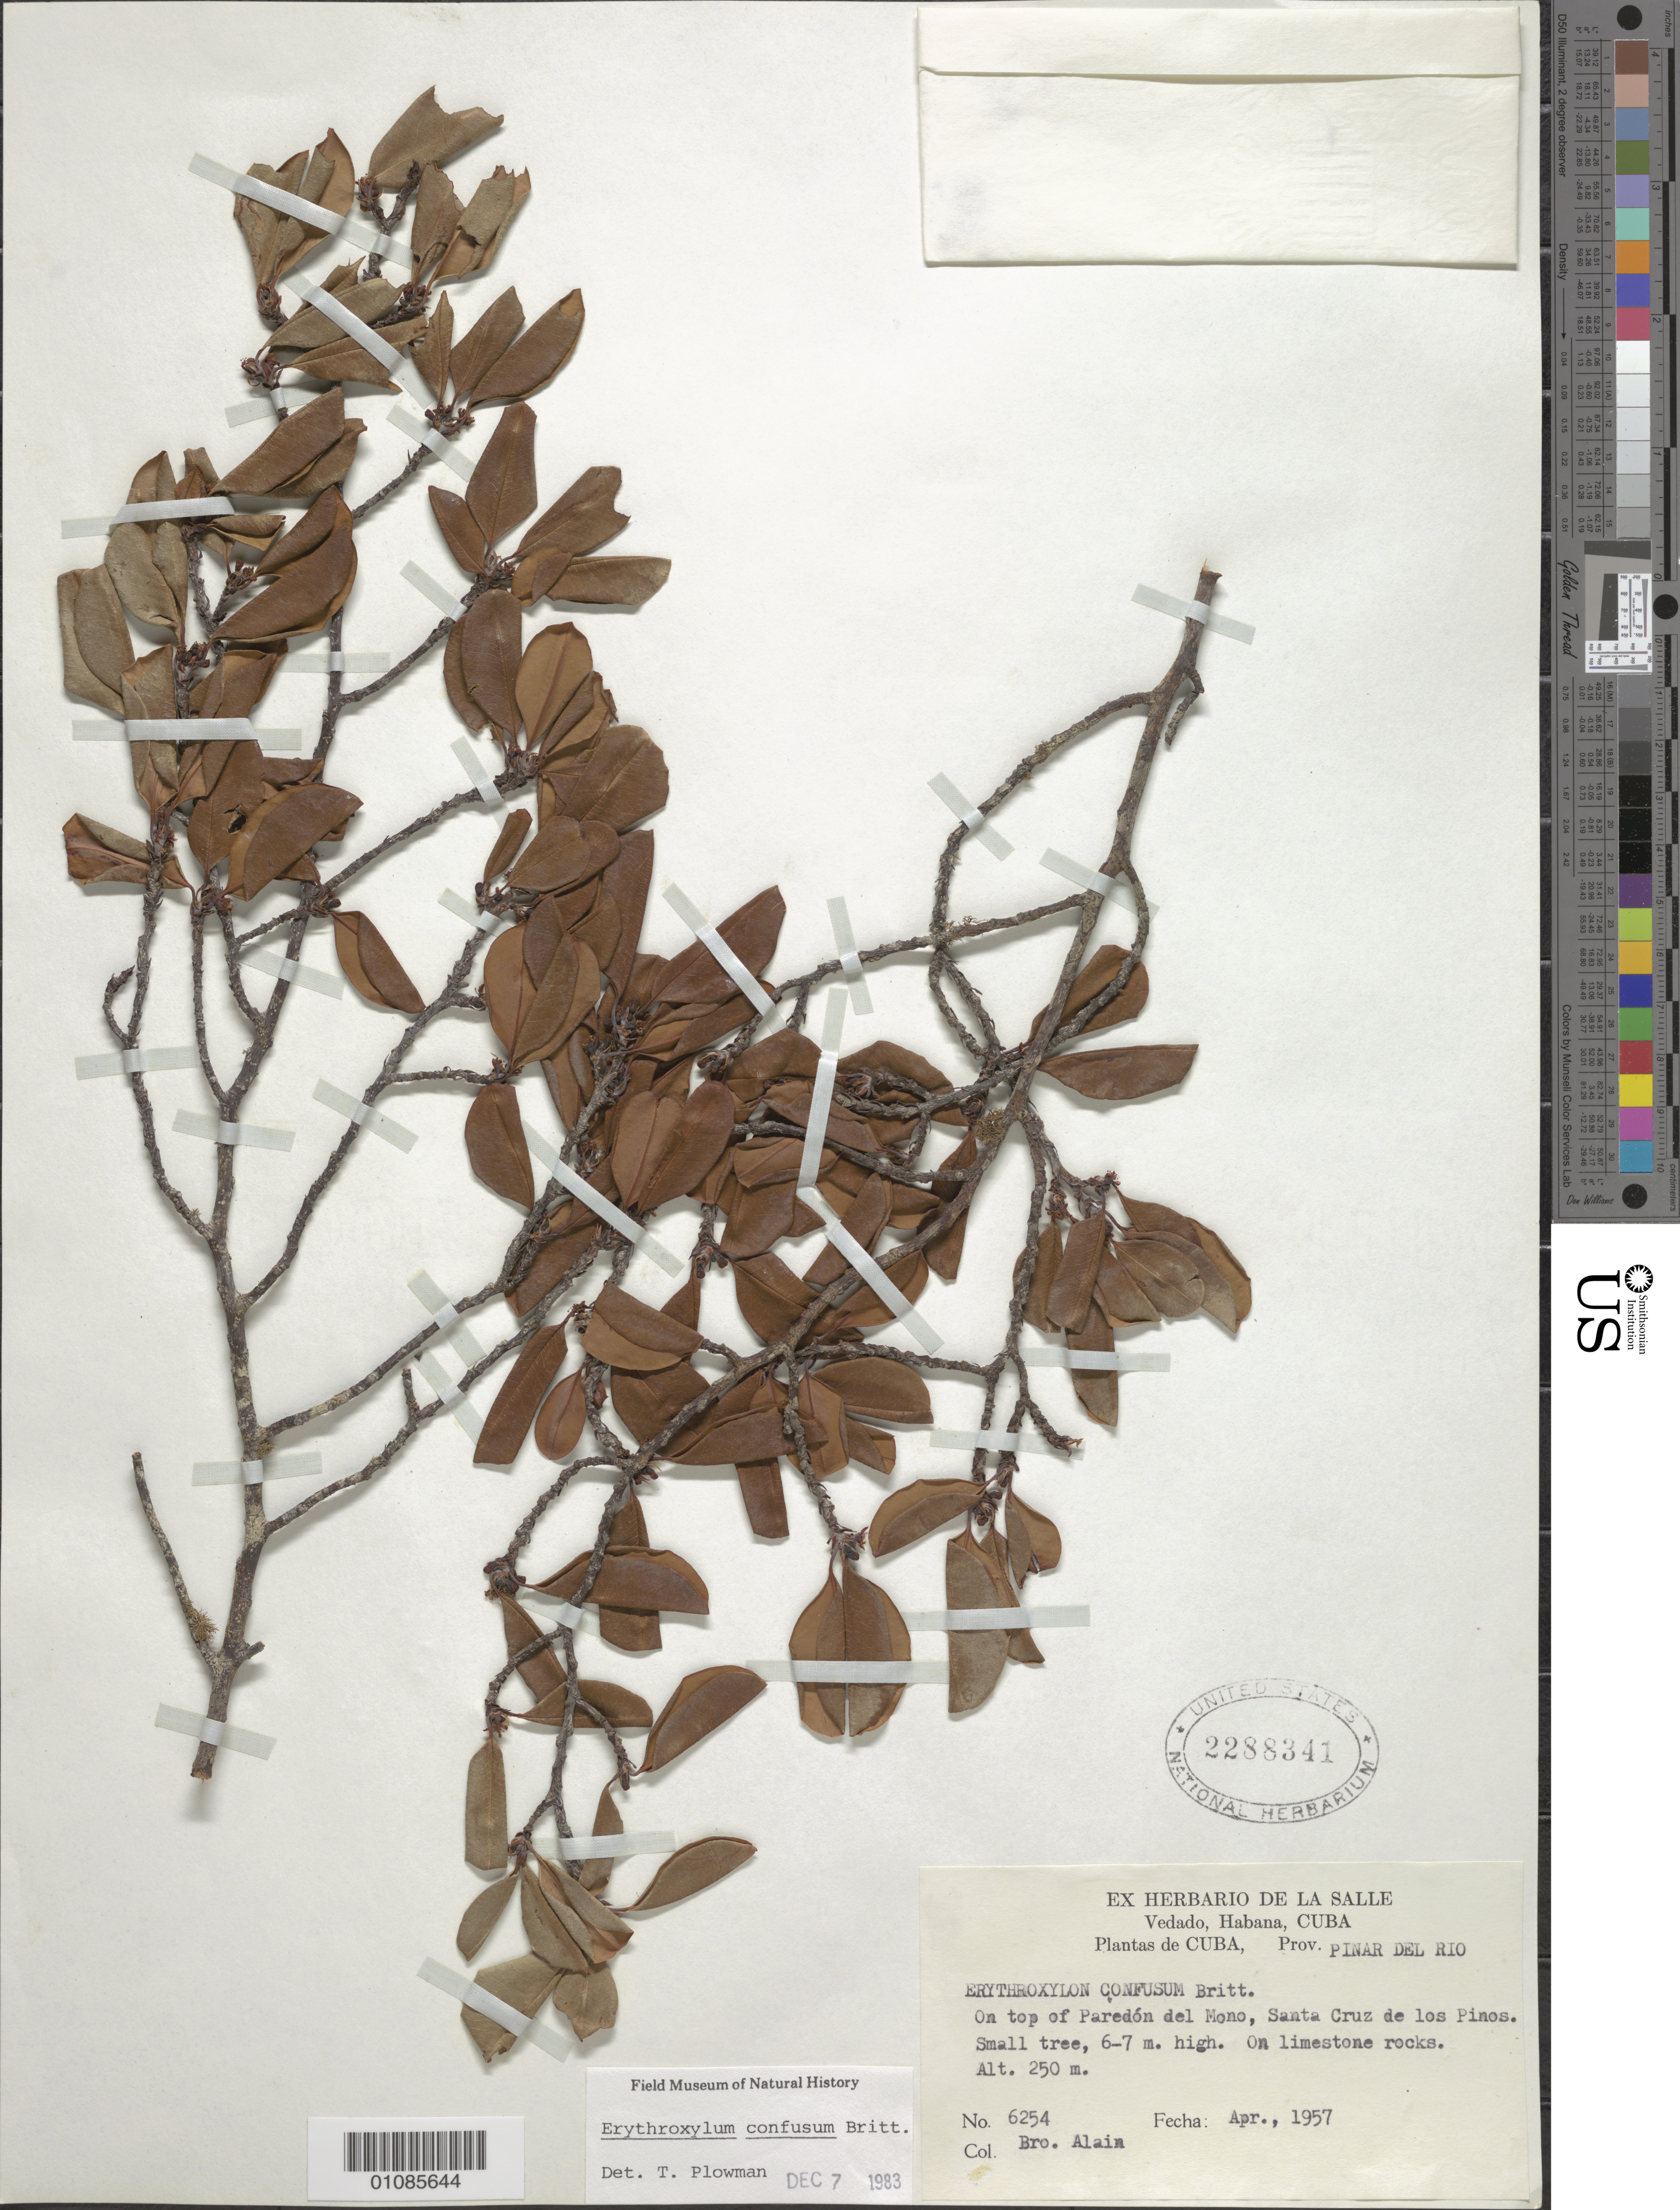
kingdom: Plantae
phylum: Tracheophyta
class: Magnoliopsida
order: Malpighiales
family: Erythroxylaceae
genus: Erythroxylum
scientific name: Erythroxylum confusum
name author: Britton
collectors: A. H. Liogier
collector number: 6254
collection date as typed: Apr 1957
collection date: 1957-04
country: Cuba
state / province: La Habana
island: Cuba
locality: on top of Parendon del Mono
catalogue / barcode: US 2288341